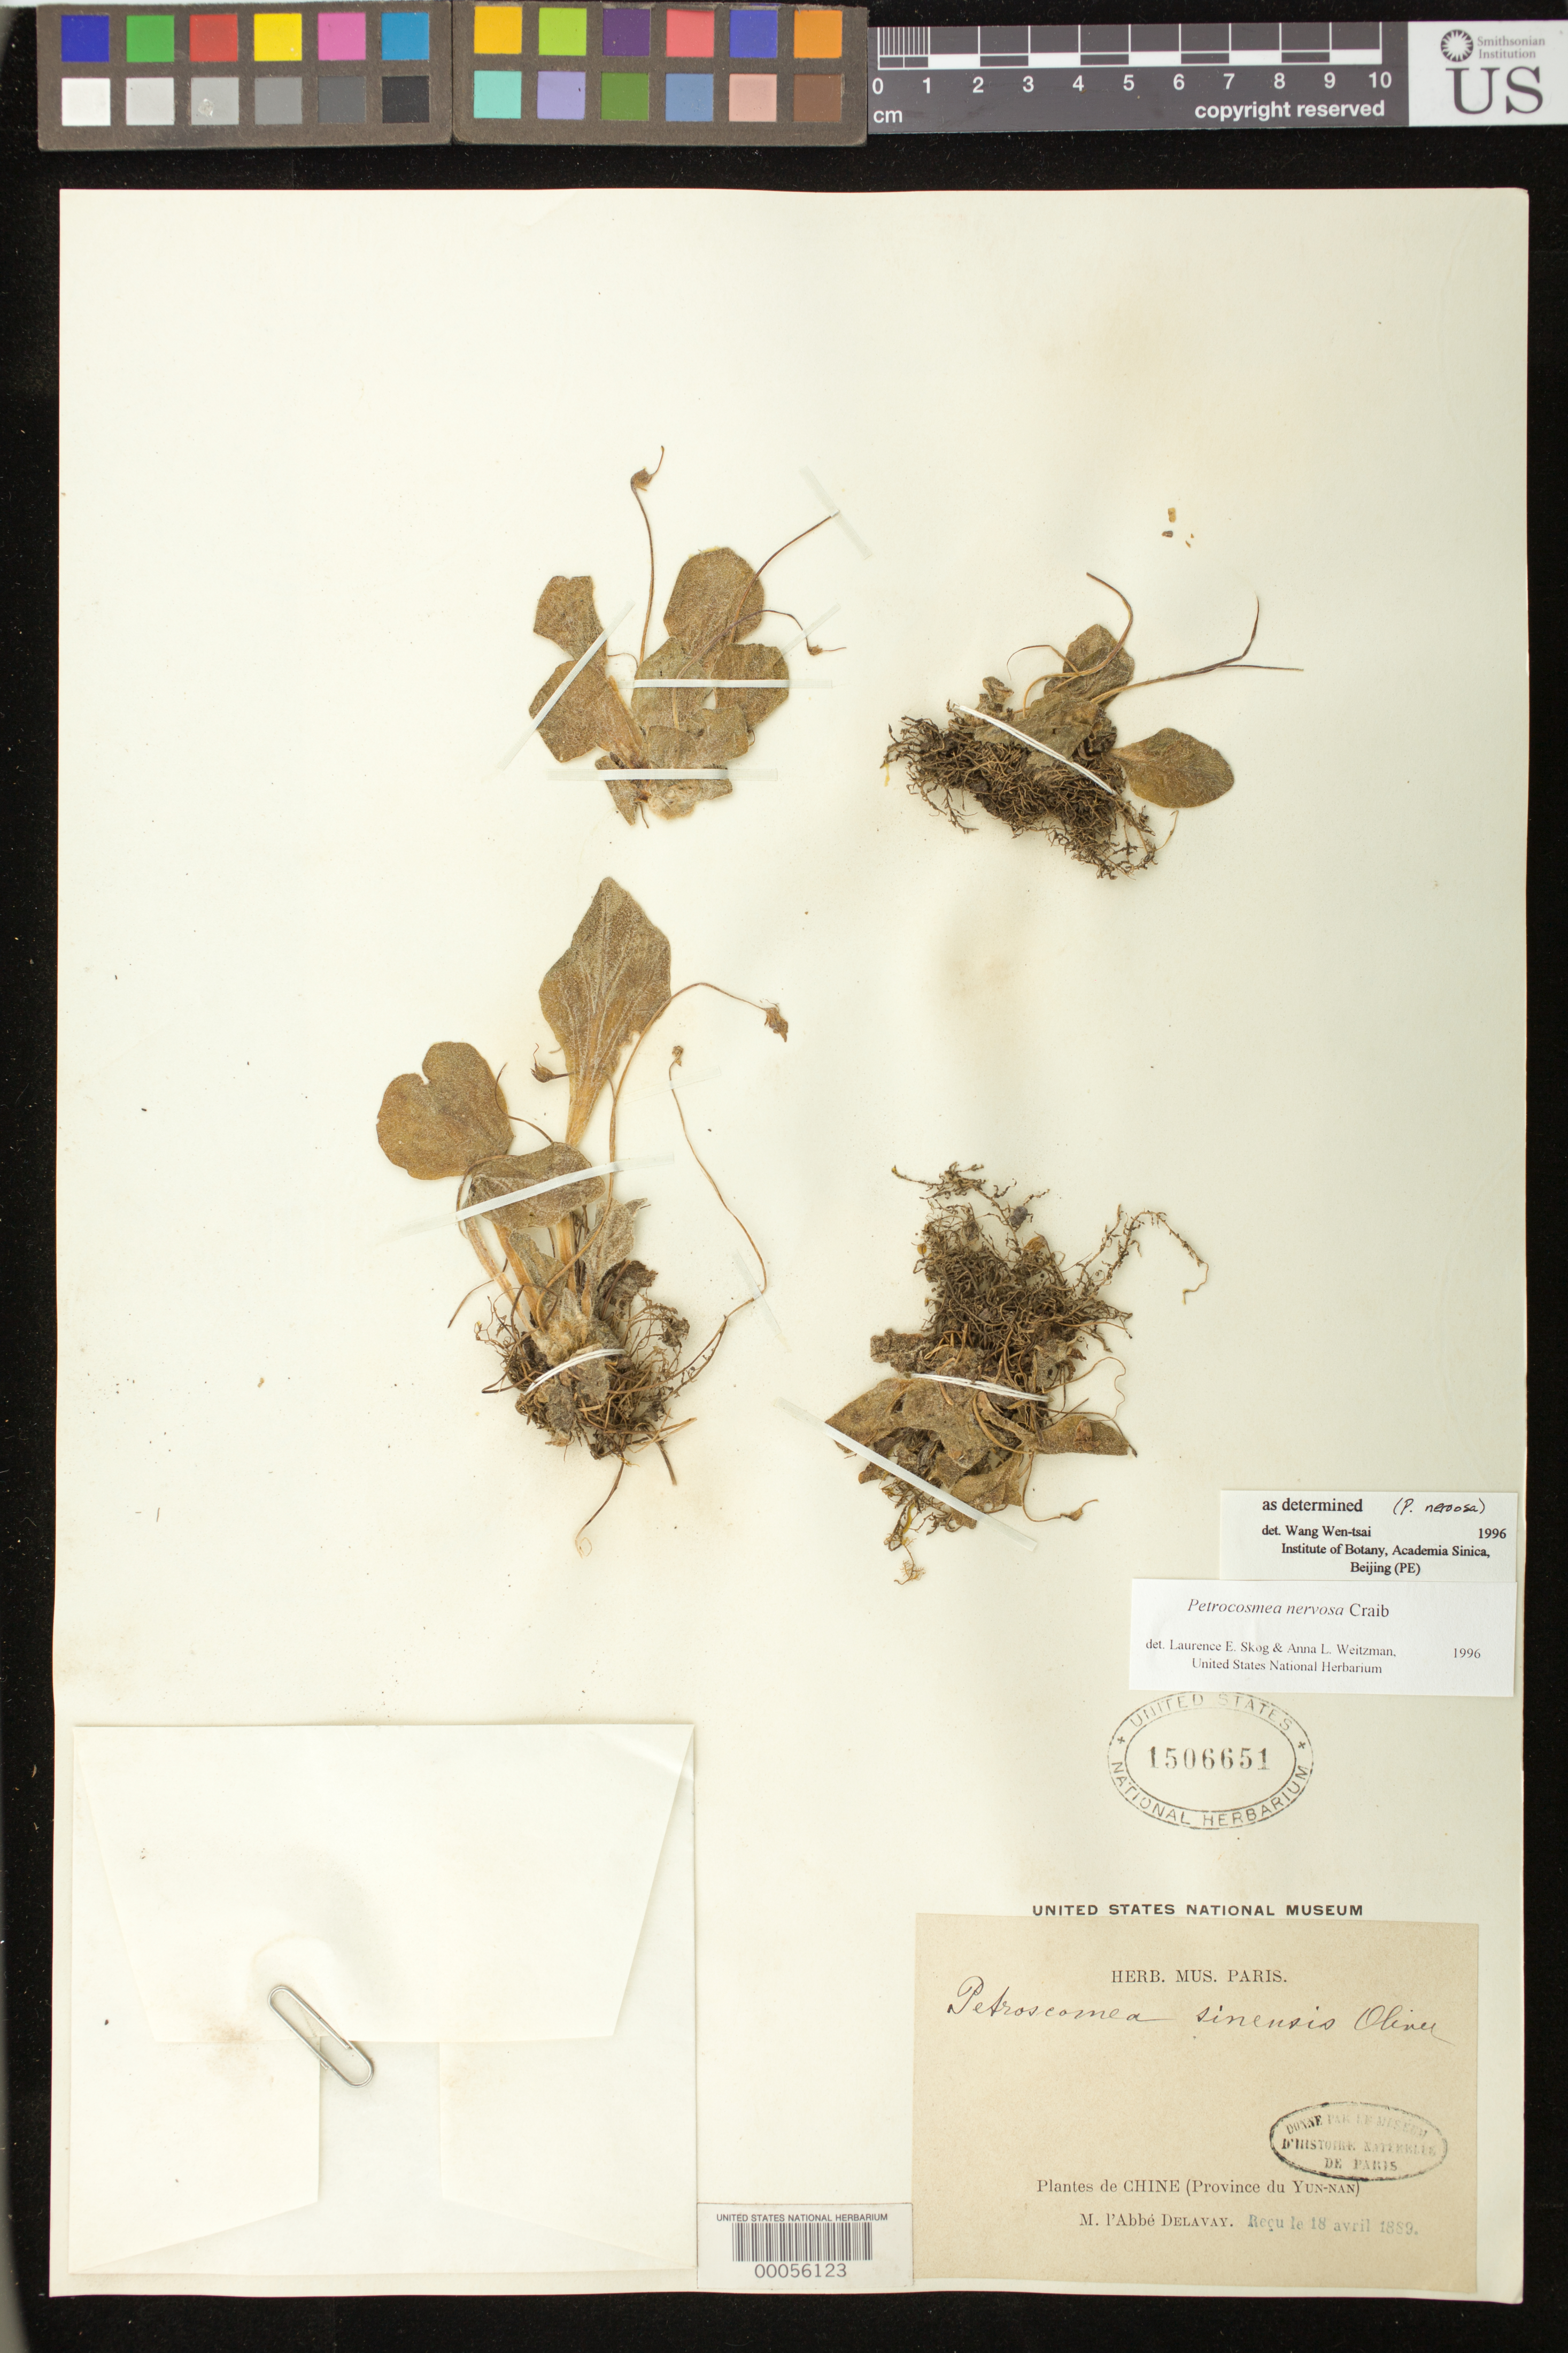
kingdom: Plantae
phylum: Tracheophyta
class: Magnoliopsida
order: Lamiales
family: Gesneriaceae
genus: Petrocosmea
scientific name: Petrocosmea nervosa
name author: Craib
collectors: P. Delavay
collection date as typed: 18 Apr 1889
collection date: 1889-04-18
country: China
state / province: Yunnan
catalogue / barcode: US 1506651